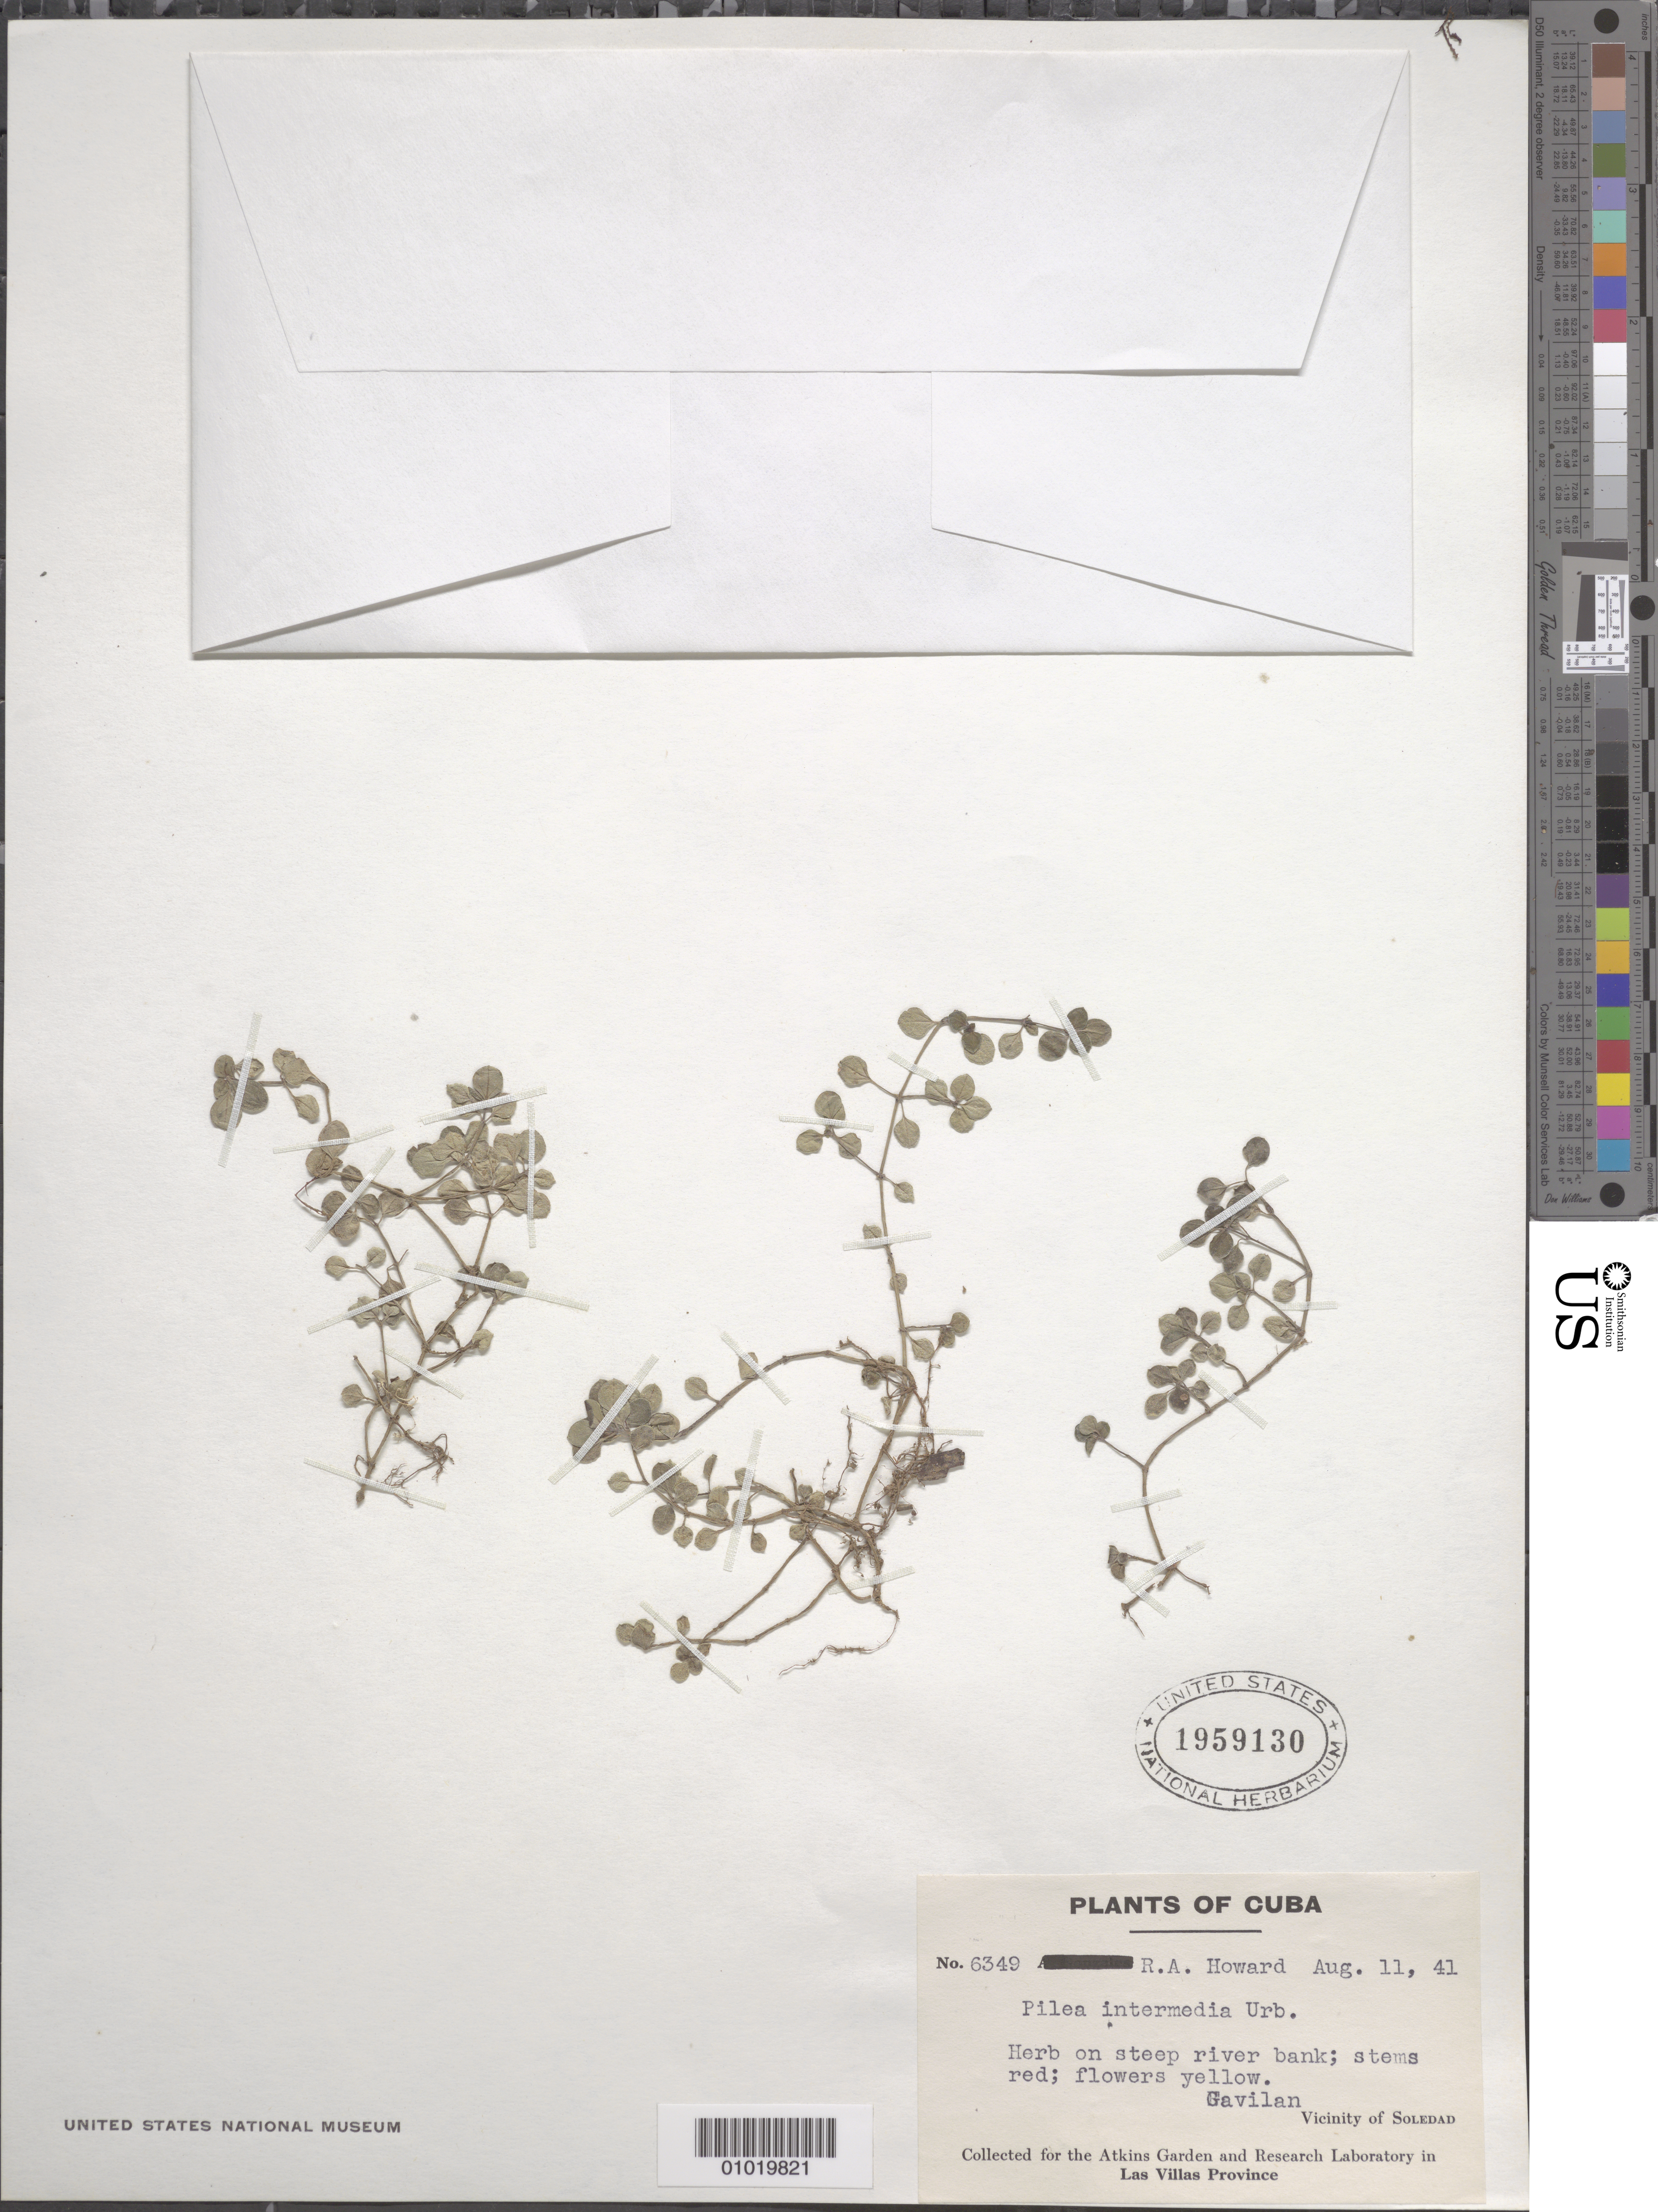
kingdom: Plantae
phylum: Tracheophyta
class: Magnoliopsida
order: Rosales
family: Urticaceae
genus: Pilea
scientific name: Pilea intermedia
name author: (Wedd.) Urb.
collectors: R. A. Howard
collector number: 6349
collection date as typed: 11 Aug 1941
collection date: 1941-08-11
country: Cuba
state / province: Cienfuegos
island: Cuba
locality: Gavilan Vicinity of Soledad Las Villas province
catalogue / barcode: US 1959130